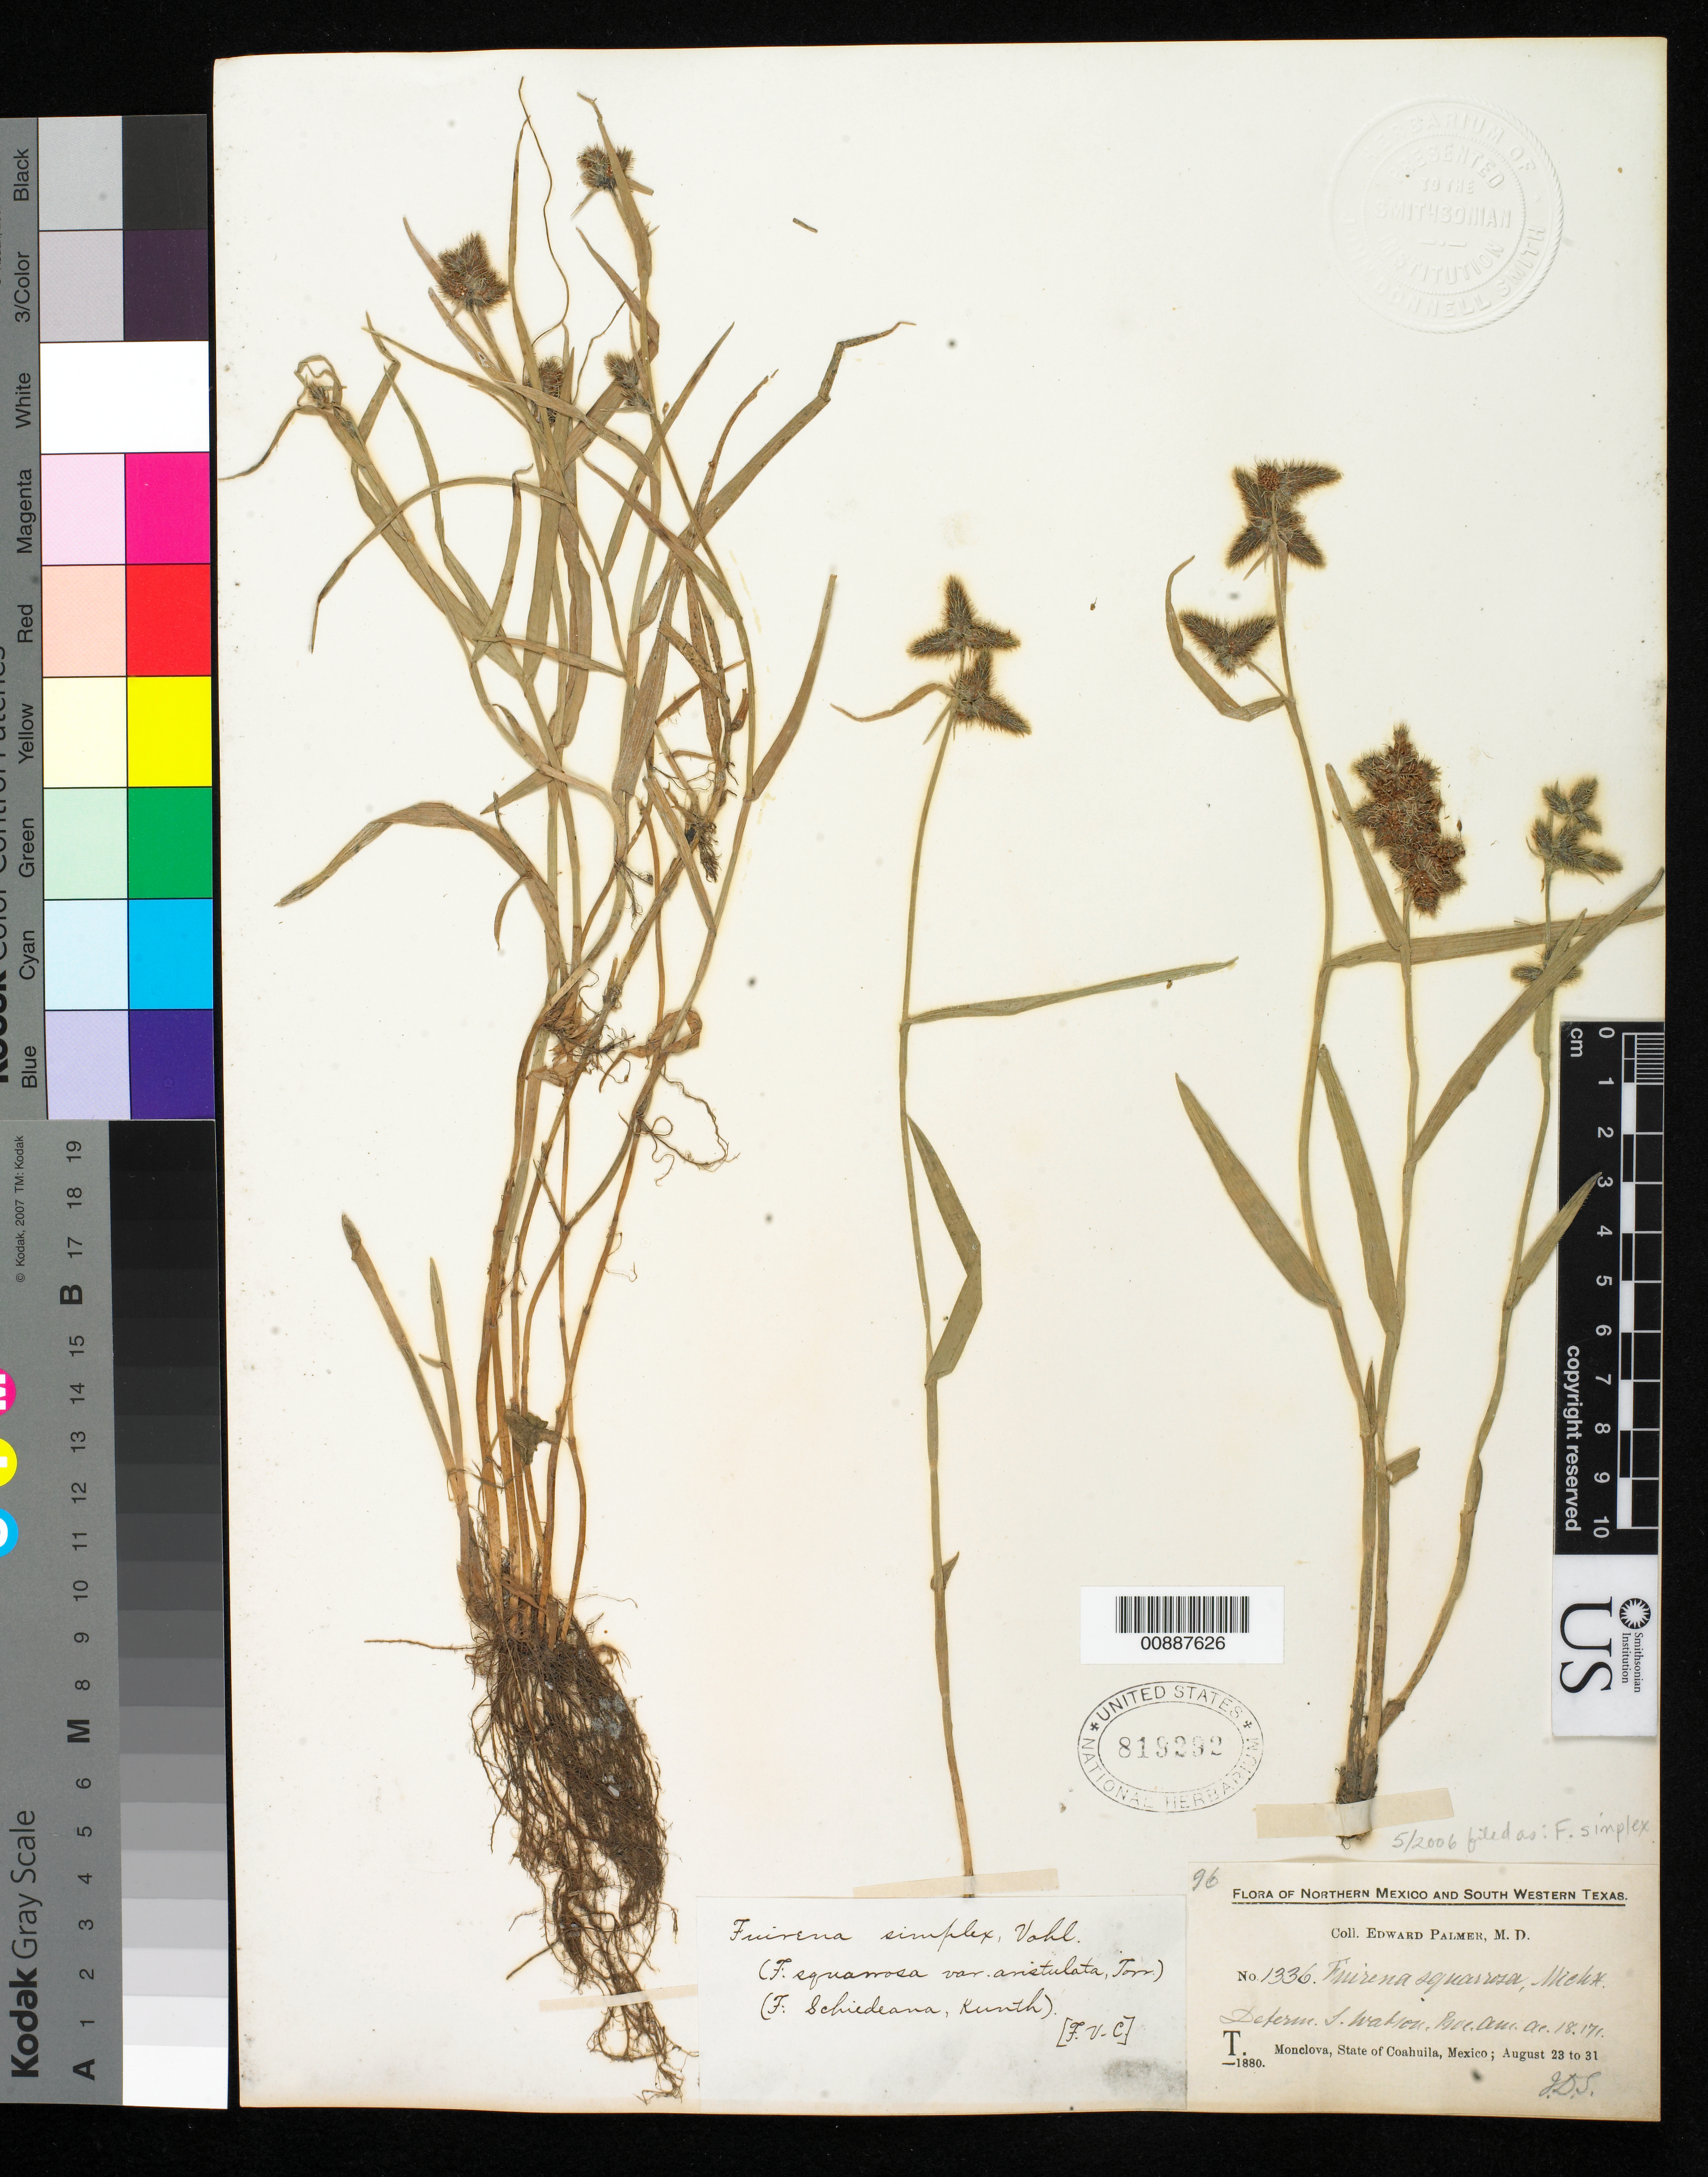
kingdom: Plantae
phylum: Tracheophyta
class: Liliopsida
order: Poales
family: Cyperaceae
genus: Fuirena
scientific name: Fuirena simplex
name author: Vahl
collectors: E. Palmer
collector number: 1336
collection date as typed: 23 Aug 1880 to 31 Aug 1880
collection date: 1880-08-23/1880-08-31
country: Mexico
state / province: Coahuila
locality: T. Monclova, Coahuila.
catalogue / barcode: US 819292